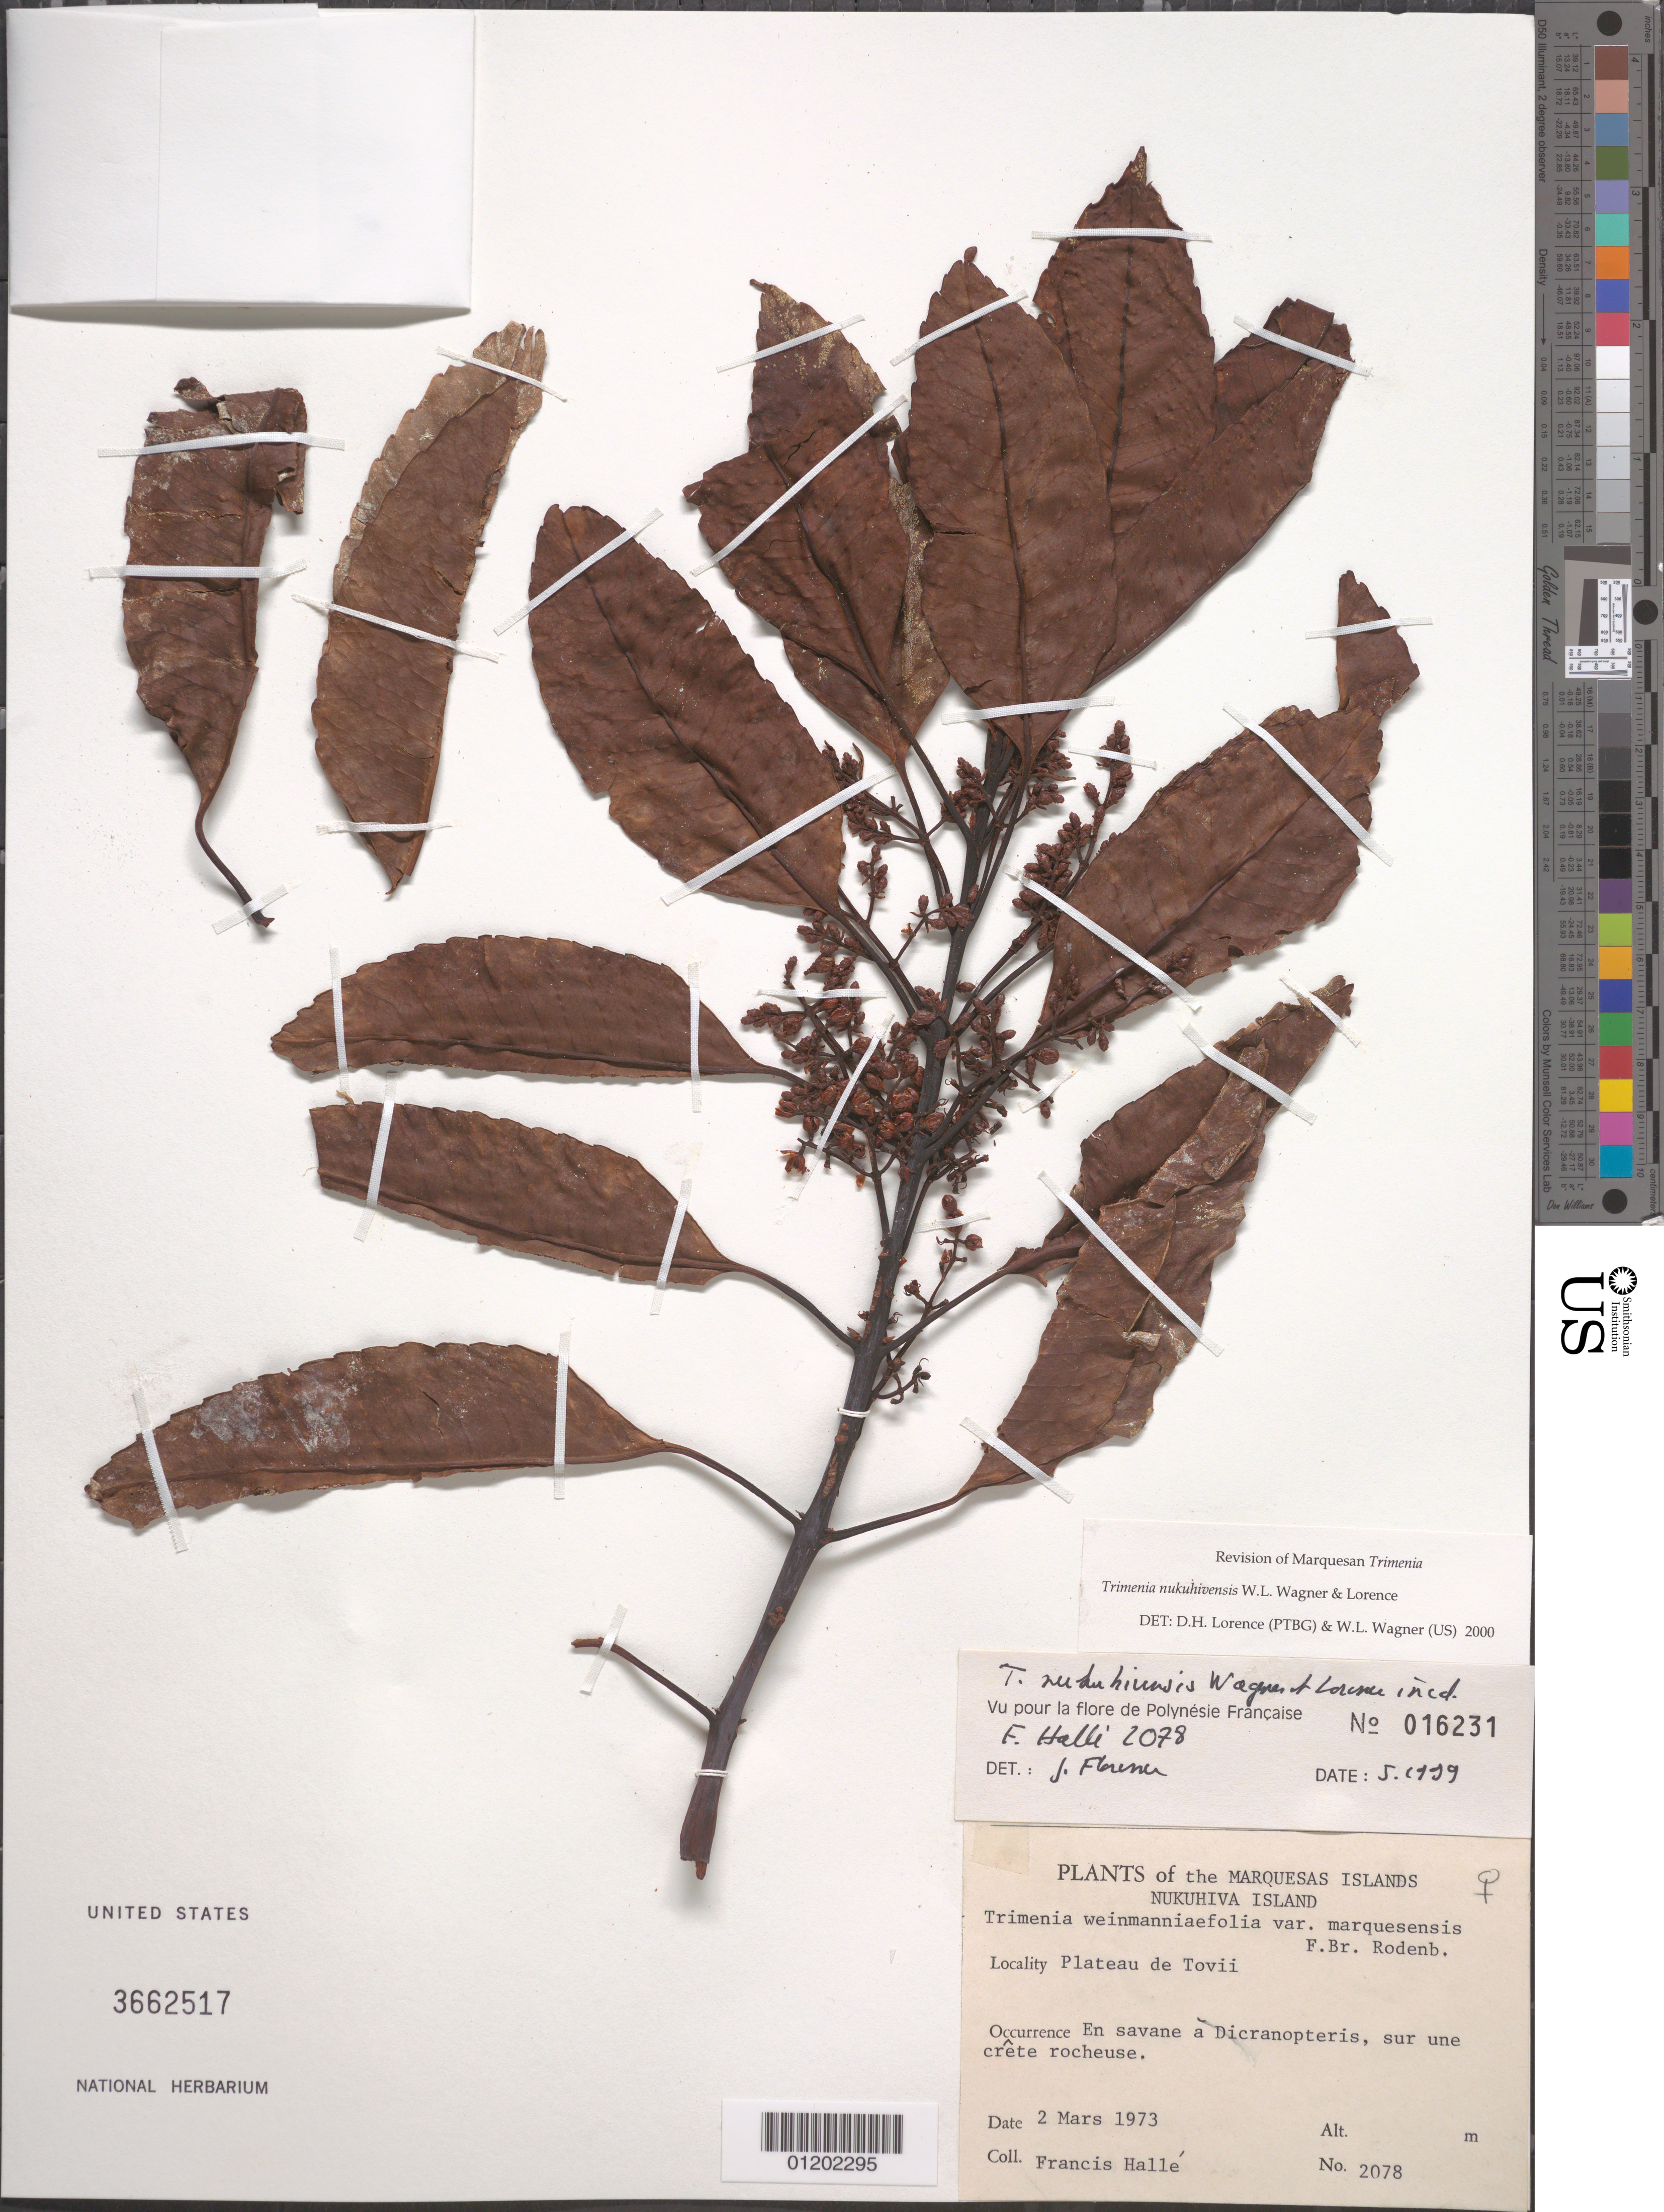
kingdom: Plantae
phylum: Tracheophyta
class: Magnoliopsida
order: Austrobaileyales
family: Trimeniaceae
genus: Trimenia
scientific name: Trimenia nukuhivensis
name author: W.L. Wagner & Lorence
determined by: Wagner, W. L.; Lorence, David H.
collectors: F. Hallé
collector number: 2078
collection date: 1973-03-02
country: French Polynesia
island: Nuku Hiva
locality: Plateau de Toovii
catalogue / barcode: US 3662517